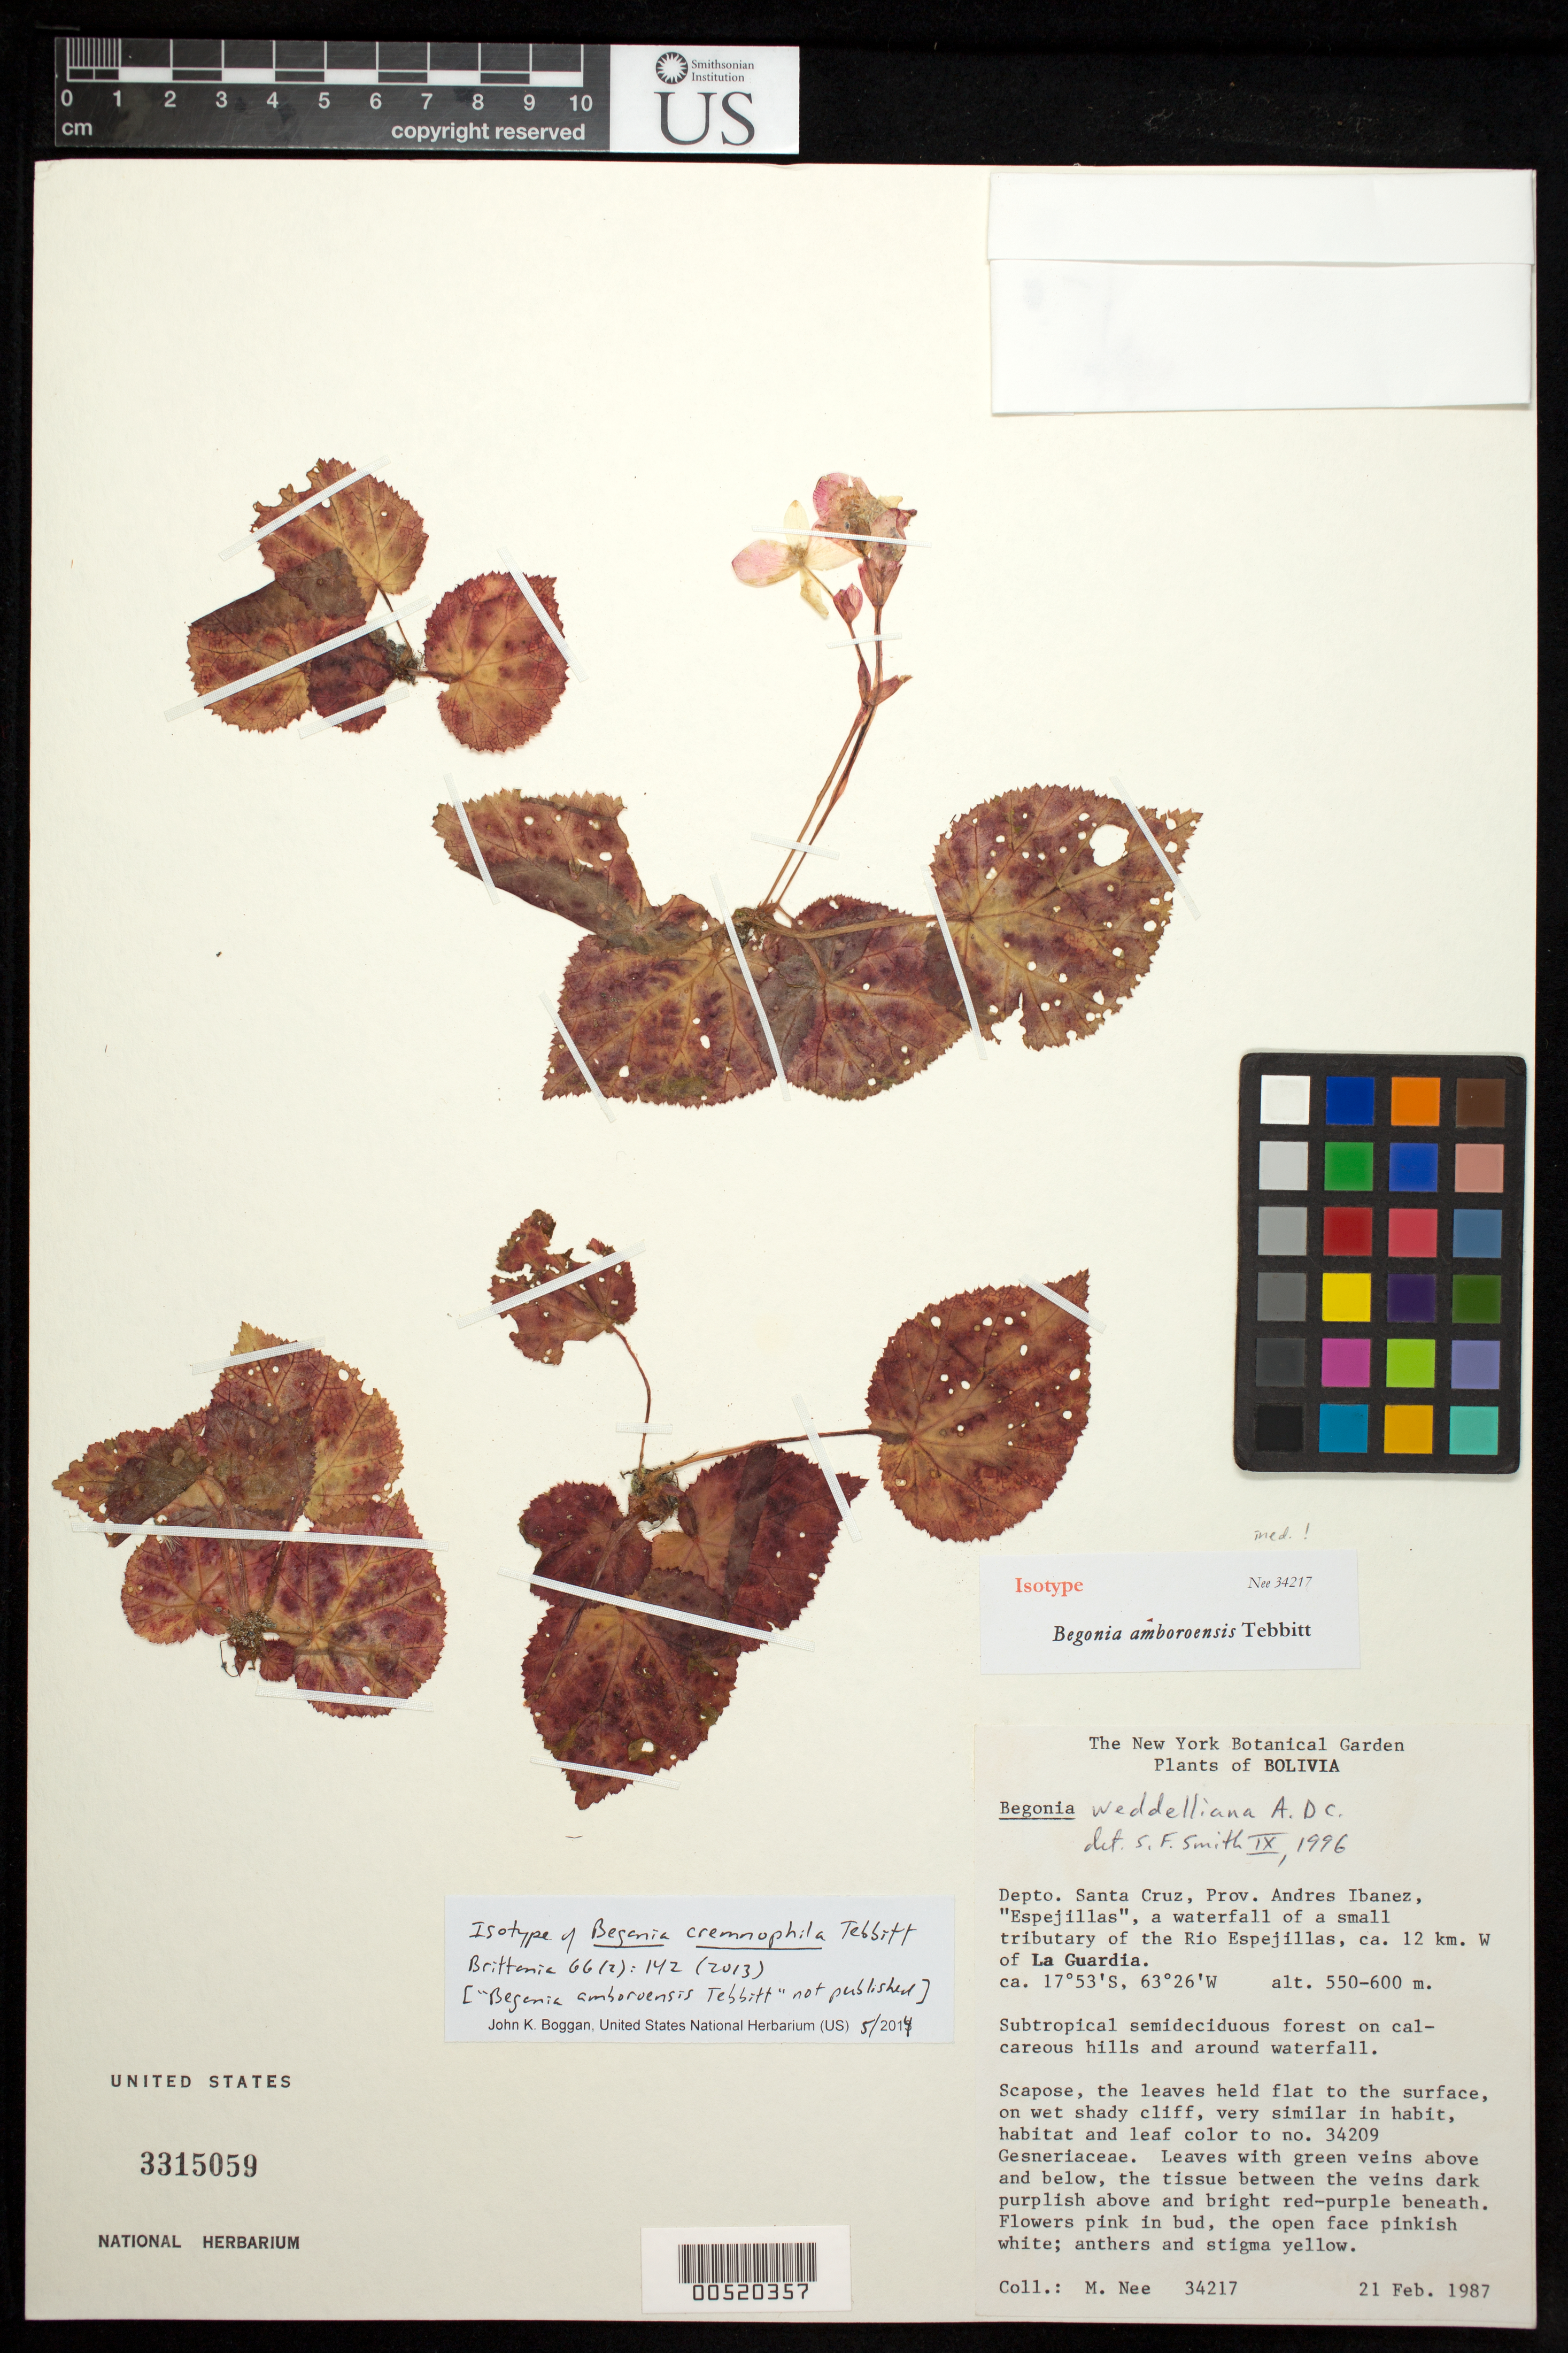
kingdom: Plantae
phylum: Tracheophyta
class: Magnoliopsida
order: Cucurbitales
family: Begoniaceae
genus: Begonia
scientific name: Begonia cremnophila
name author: Tebbitt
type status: Isotype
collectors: M. Nee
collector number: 34217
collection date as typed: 21 Feb 1987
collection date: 1987-02-21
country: Bolivia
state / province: Santa Cruz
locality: Depto. Santa Cruz, Prov. Andres Ibanez, "Espejillas", a waterfall of a small tributary of the Rio Espejillas, ca. 12 km W of La Guardia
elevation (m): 550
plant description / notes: Specimen annotated as "Begonia amboroensis Tebbitt", name never published (taxon lagter published as Begonia cremnophila Tebbitt).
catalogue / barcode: US 3315059